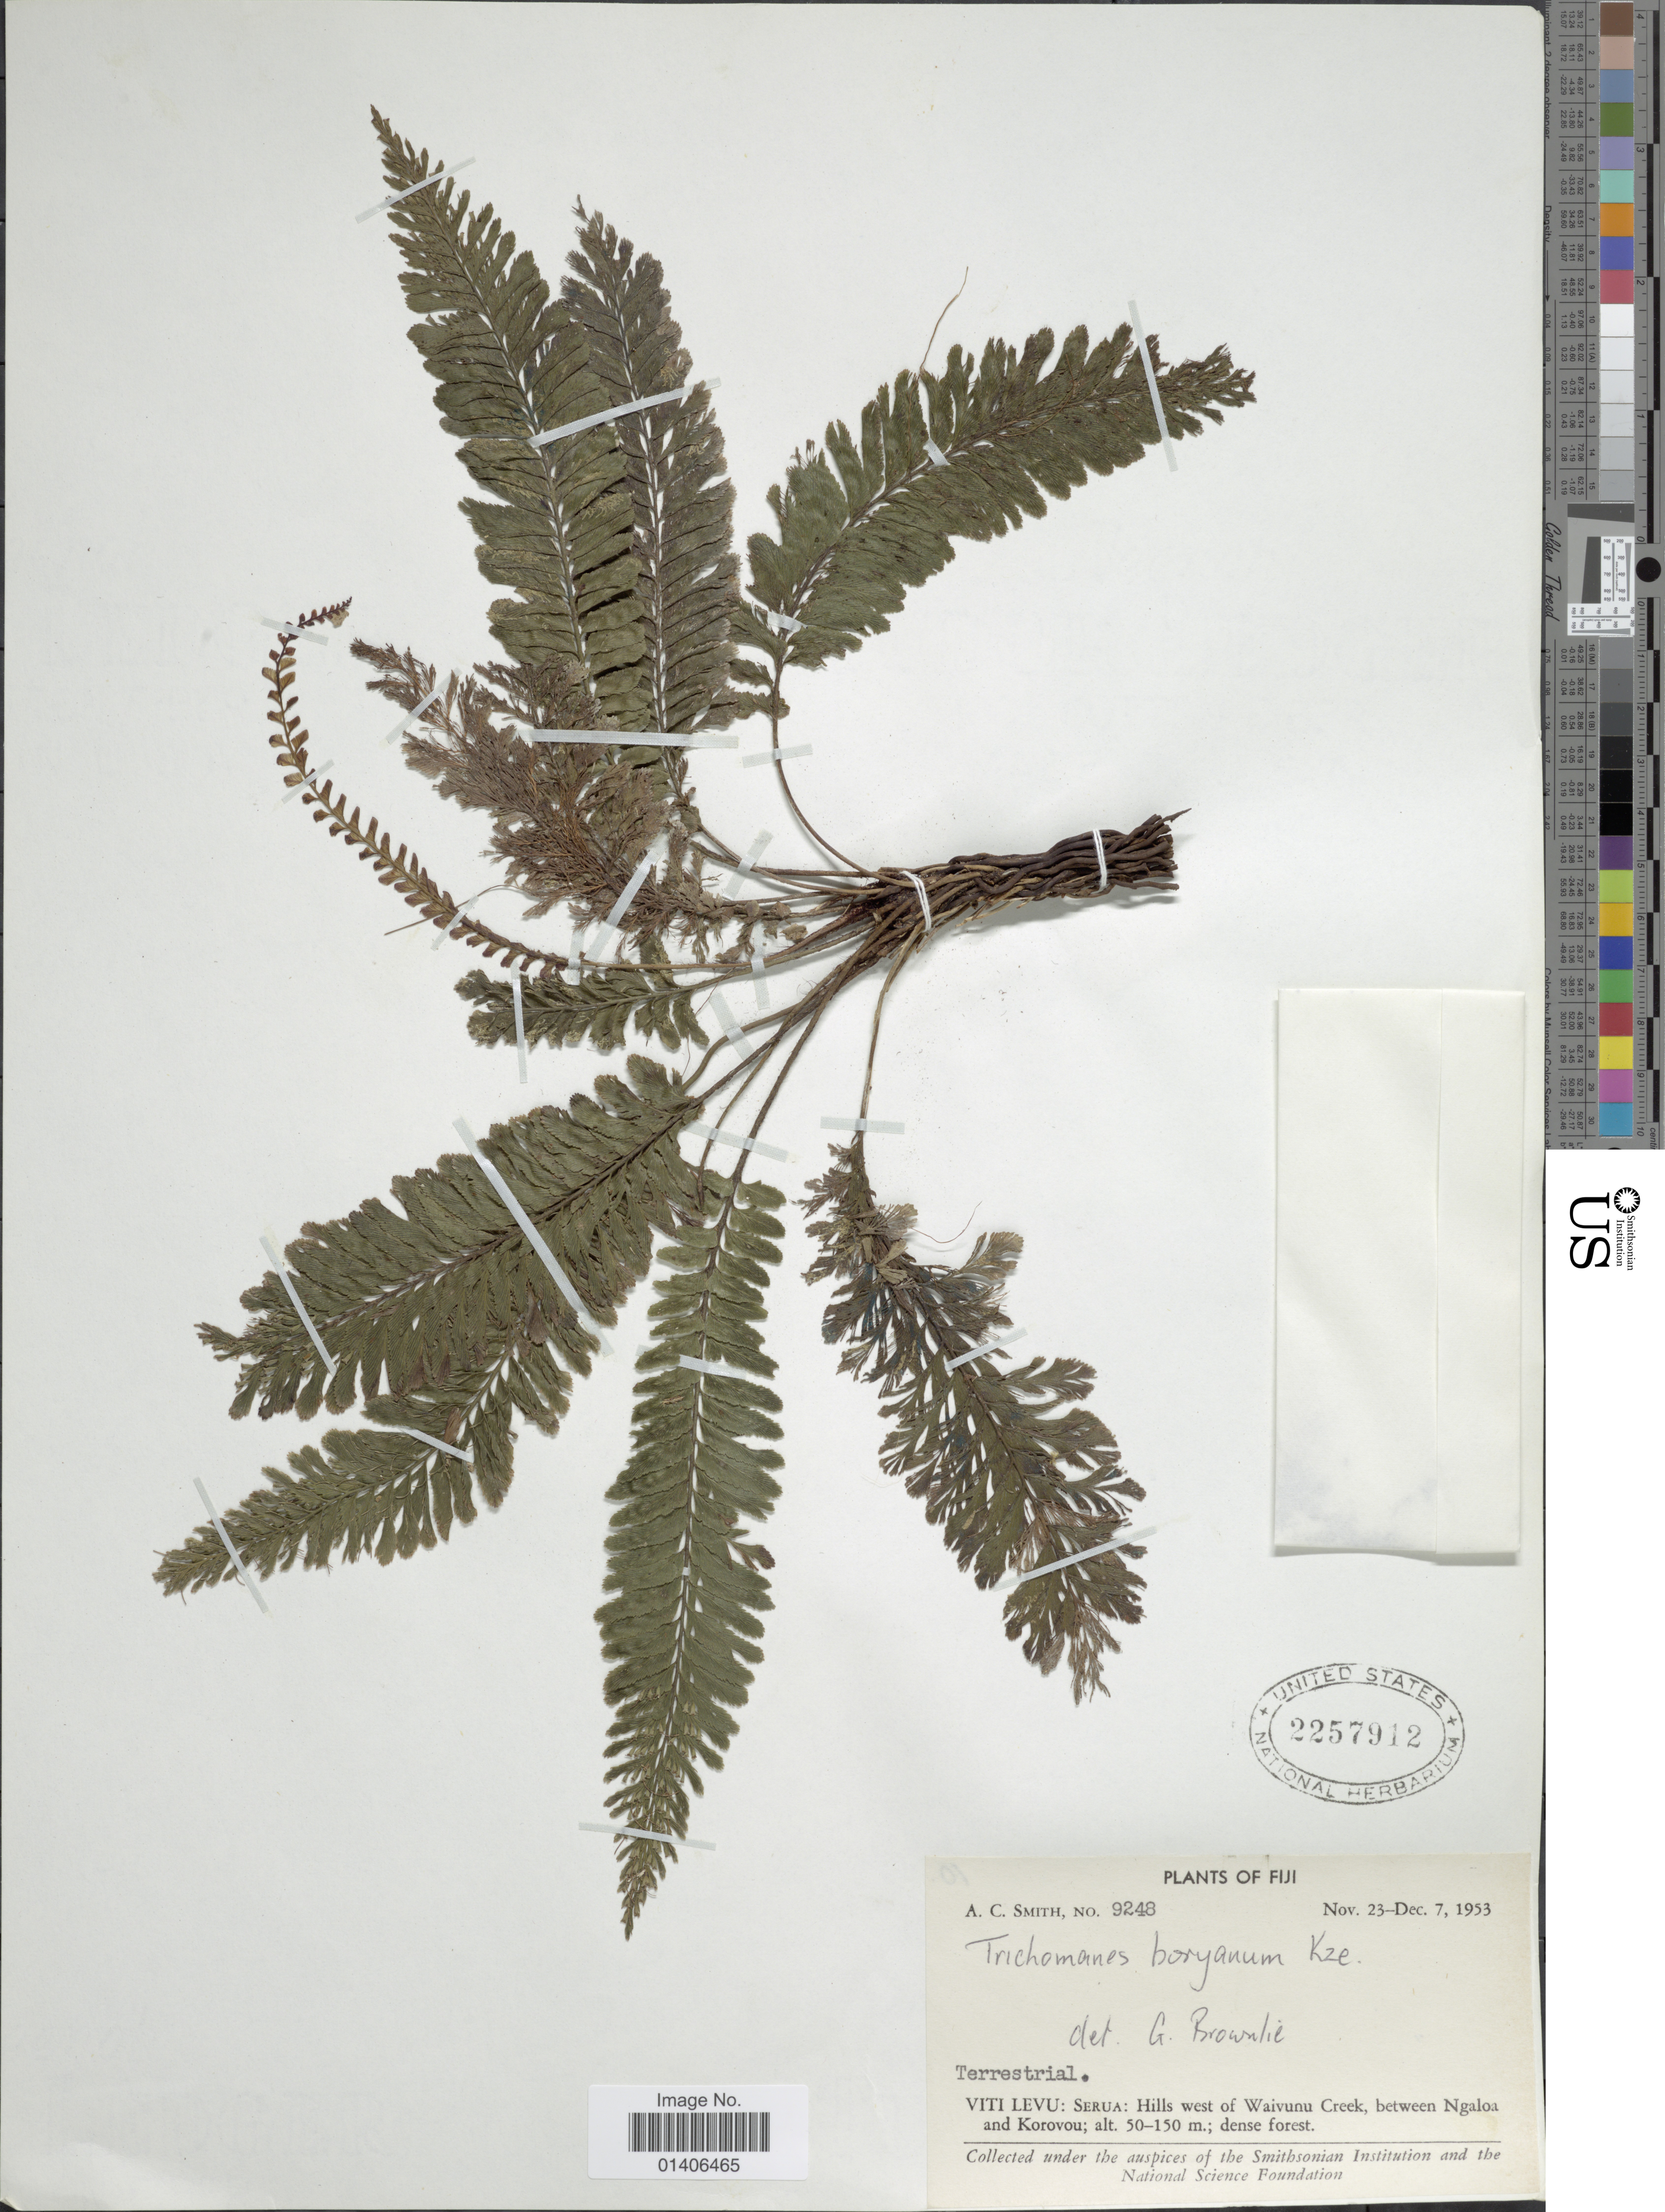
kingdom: Plantae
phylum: Tracheophyta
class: Polypodiopsida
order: Hymenophyllales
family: Hymenophyllaceae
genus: Cephalomanes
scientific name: Cephalomanes atrovirens subsp. boryanum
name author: (Kunze) K. Iwats.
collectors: A. C. Smith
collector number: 9248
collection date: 1953-11-23/1953-12-07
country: Fiji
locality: Viti Levu: Serua: Hills west of Waivunu Creek, between Ngaloa and Korovou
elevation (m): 50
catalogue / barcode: US 2257912